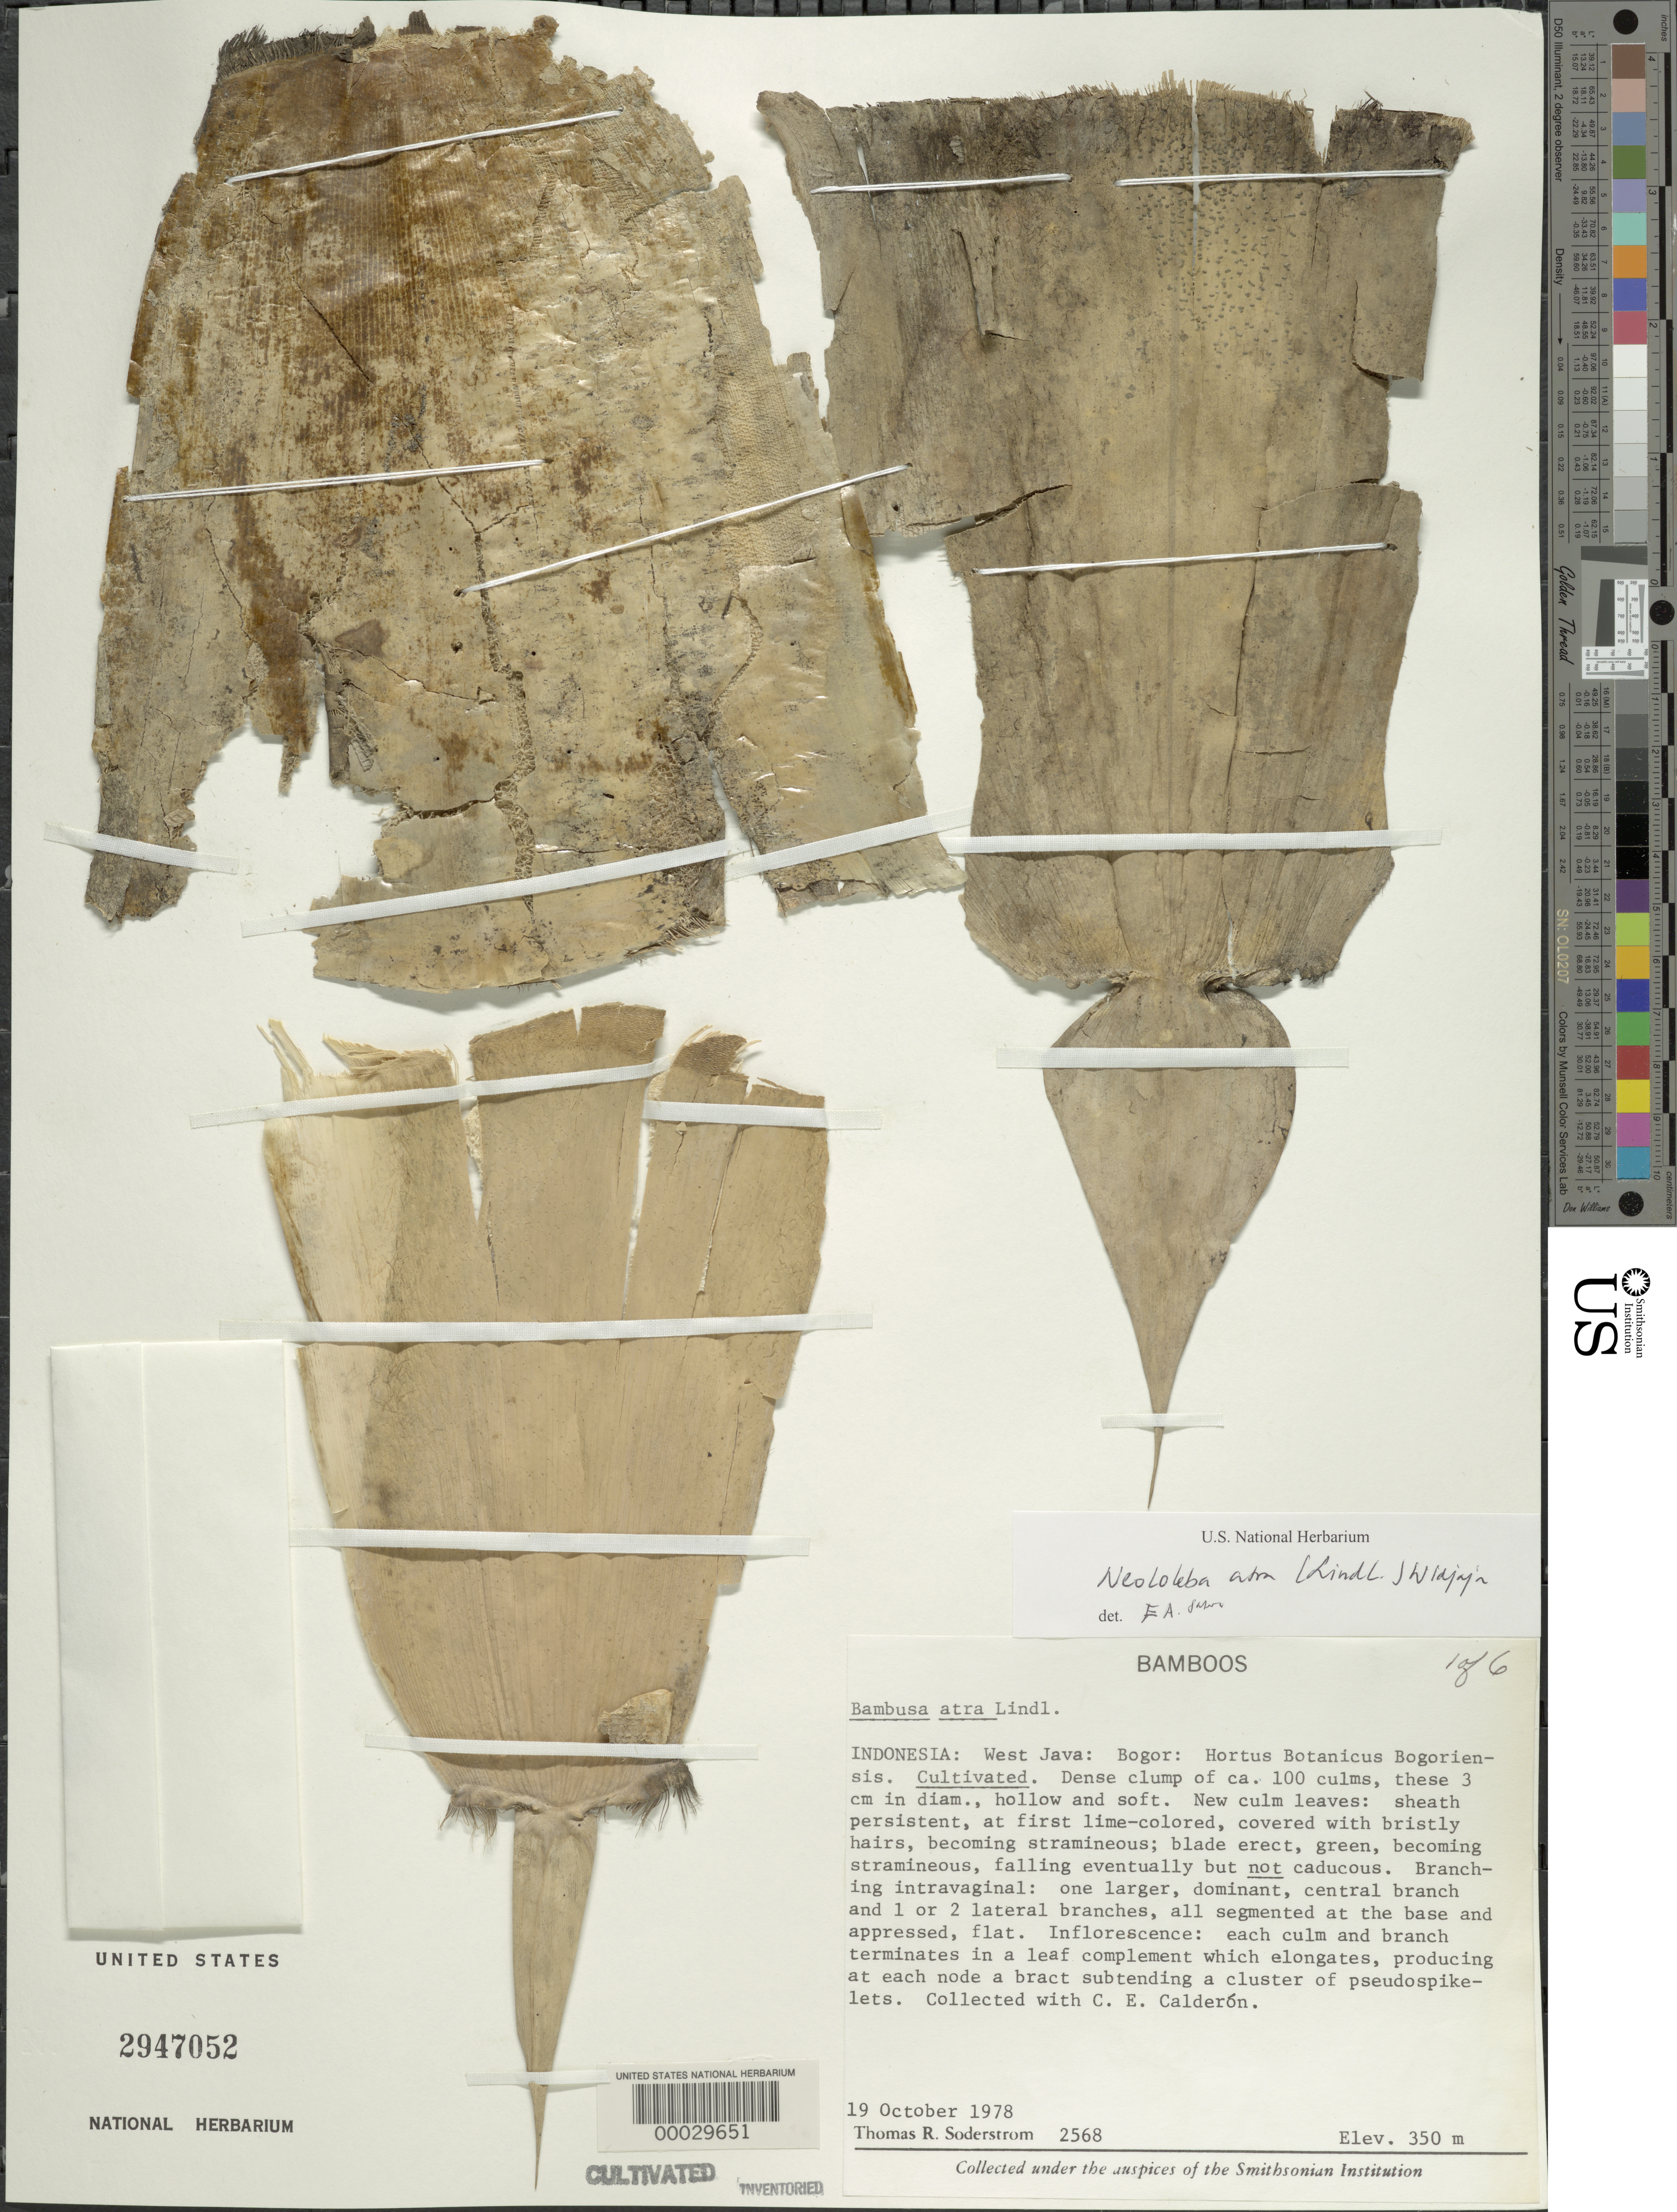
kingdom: Plantae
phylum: Tracheophyta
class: Liliopsida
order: Poales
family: Poaceae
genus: Neololeba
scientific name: Neololeba atra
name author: (Lindl.) Widjaja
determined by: Widjaja, E. A.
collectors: C. E. Calderón & T. R. Soderstrom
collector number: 2568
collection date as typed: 19 Oct 1978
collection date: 1978-10-19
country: Indonesia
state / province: Java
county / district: Jawa Barat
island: Java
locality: Bogor: Hortus Botanicus Bogoriensis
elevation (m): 350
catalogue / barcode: US 2947052